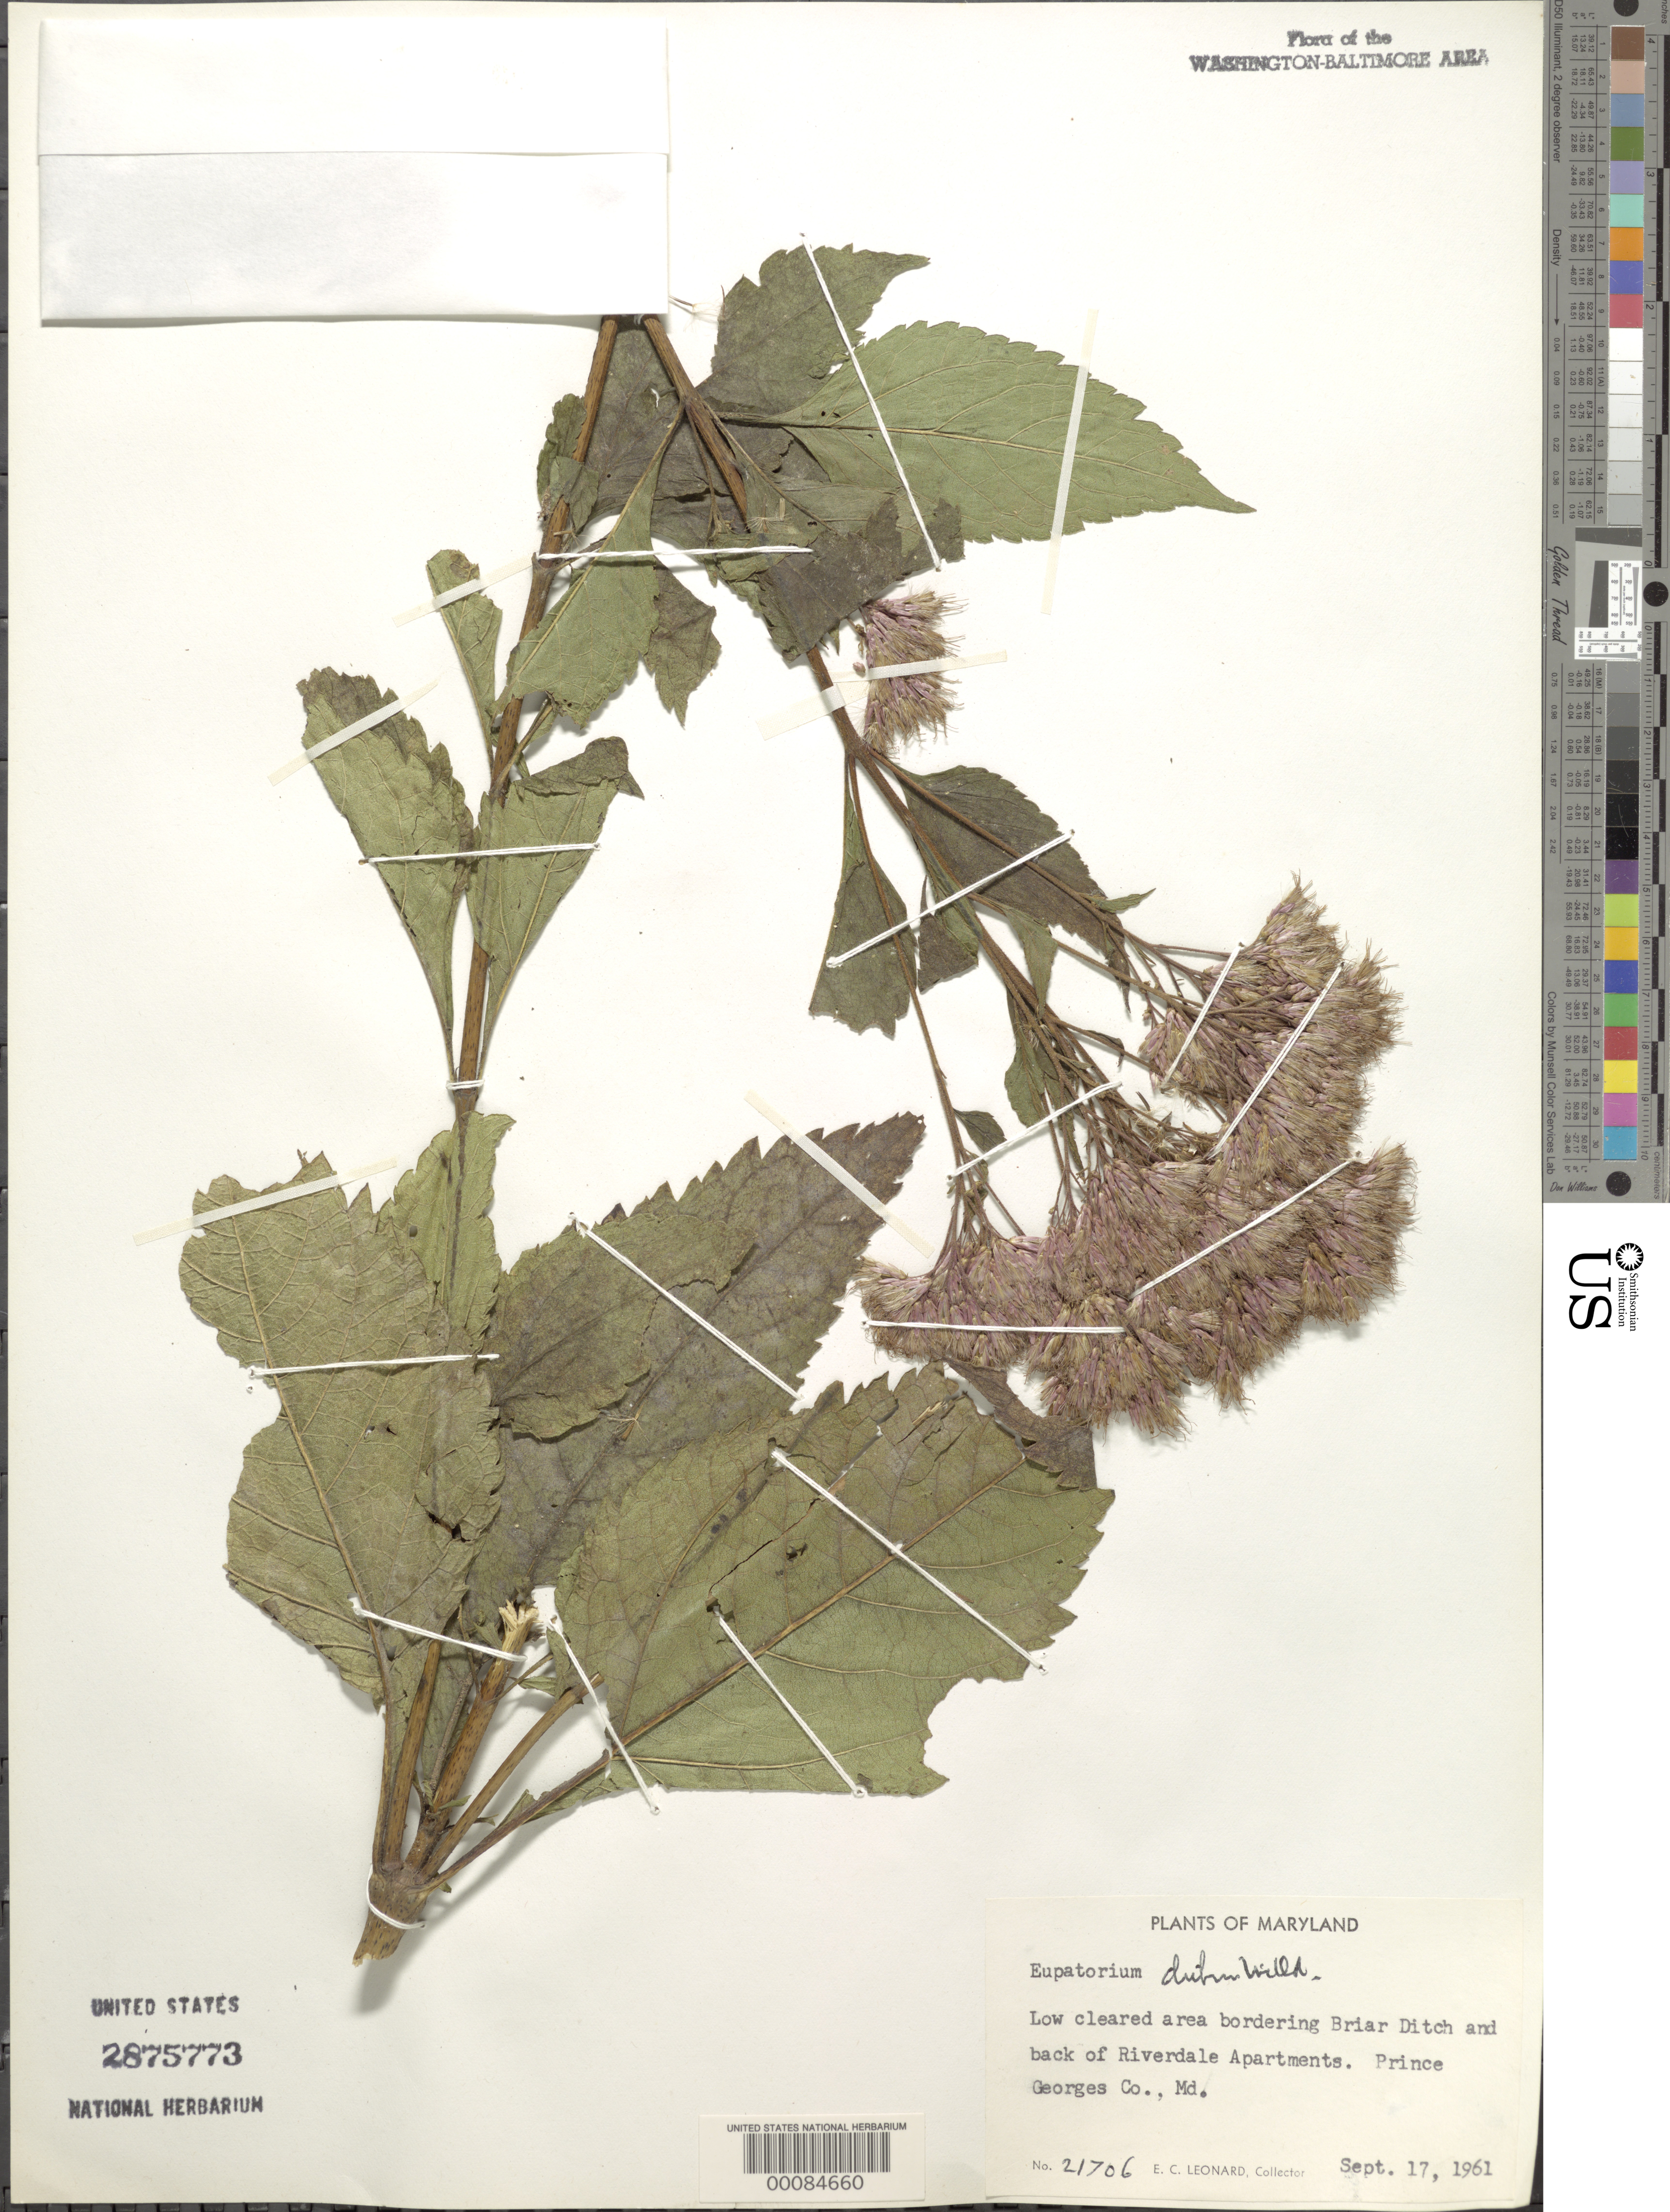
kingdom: Plantae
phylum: Tracheophyta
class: Magnoliopsida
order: Asterales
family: Asteraceae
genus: Eupatorium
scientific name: Eupatorium dubium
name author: Willd. ex Poir.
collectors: E. C. Leonard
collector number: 21706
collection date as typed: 17 Sep 1961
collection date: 1961-09-17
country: United States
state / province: Maryland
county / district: Prince George's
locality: Briar Ditch, Riverdale Apts.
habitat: Low cleared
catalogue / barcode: US 2875773